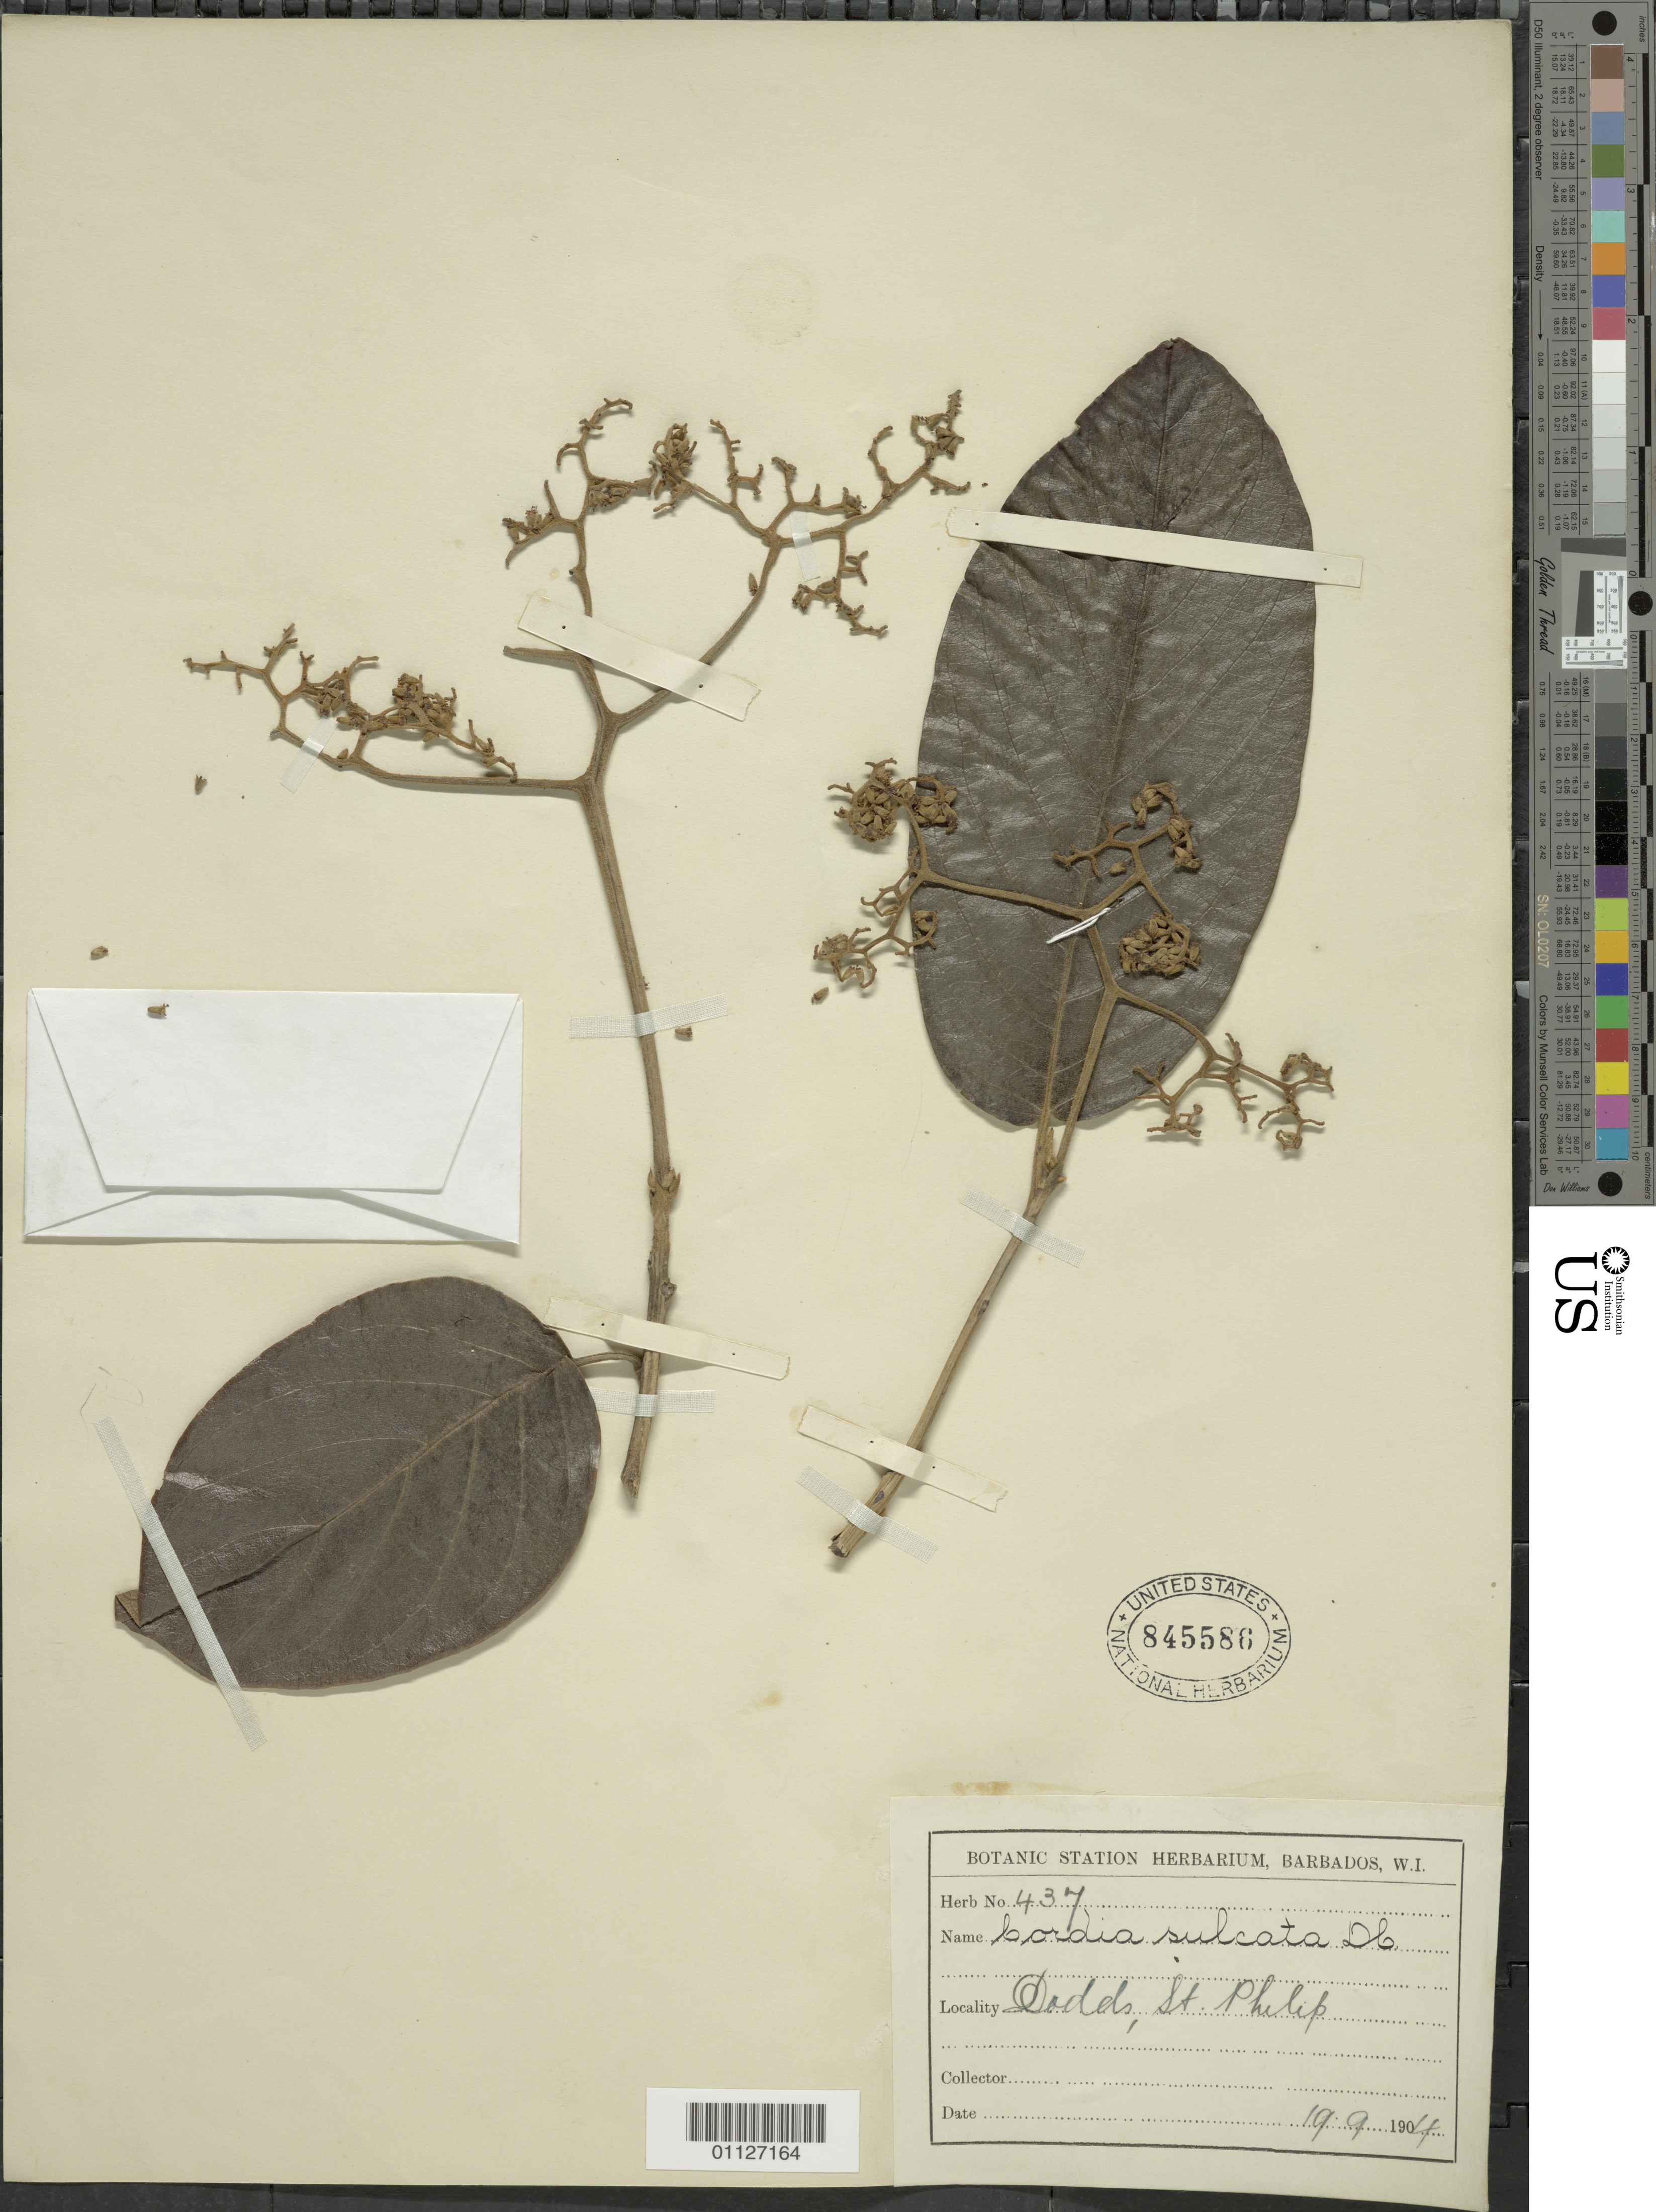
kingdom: Plantae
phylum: Tracheophyta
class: Magnoliopsida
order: Boraginales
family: Cordiaceae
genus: Cordia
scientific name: Cordia sulcata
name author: DC.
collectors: ex herb. Bot. Sta. Barbados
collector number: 437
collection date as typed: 19 Sep 1904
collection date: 1904-09-19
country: Barbados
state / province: Saint Philip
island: Barbados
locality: Dodds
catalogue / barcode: US 845586